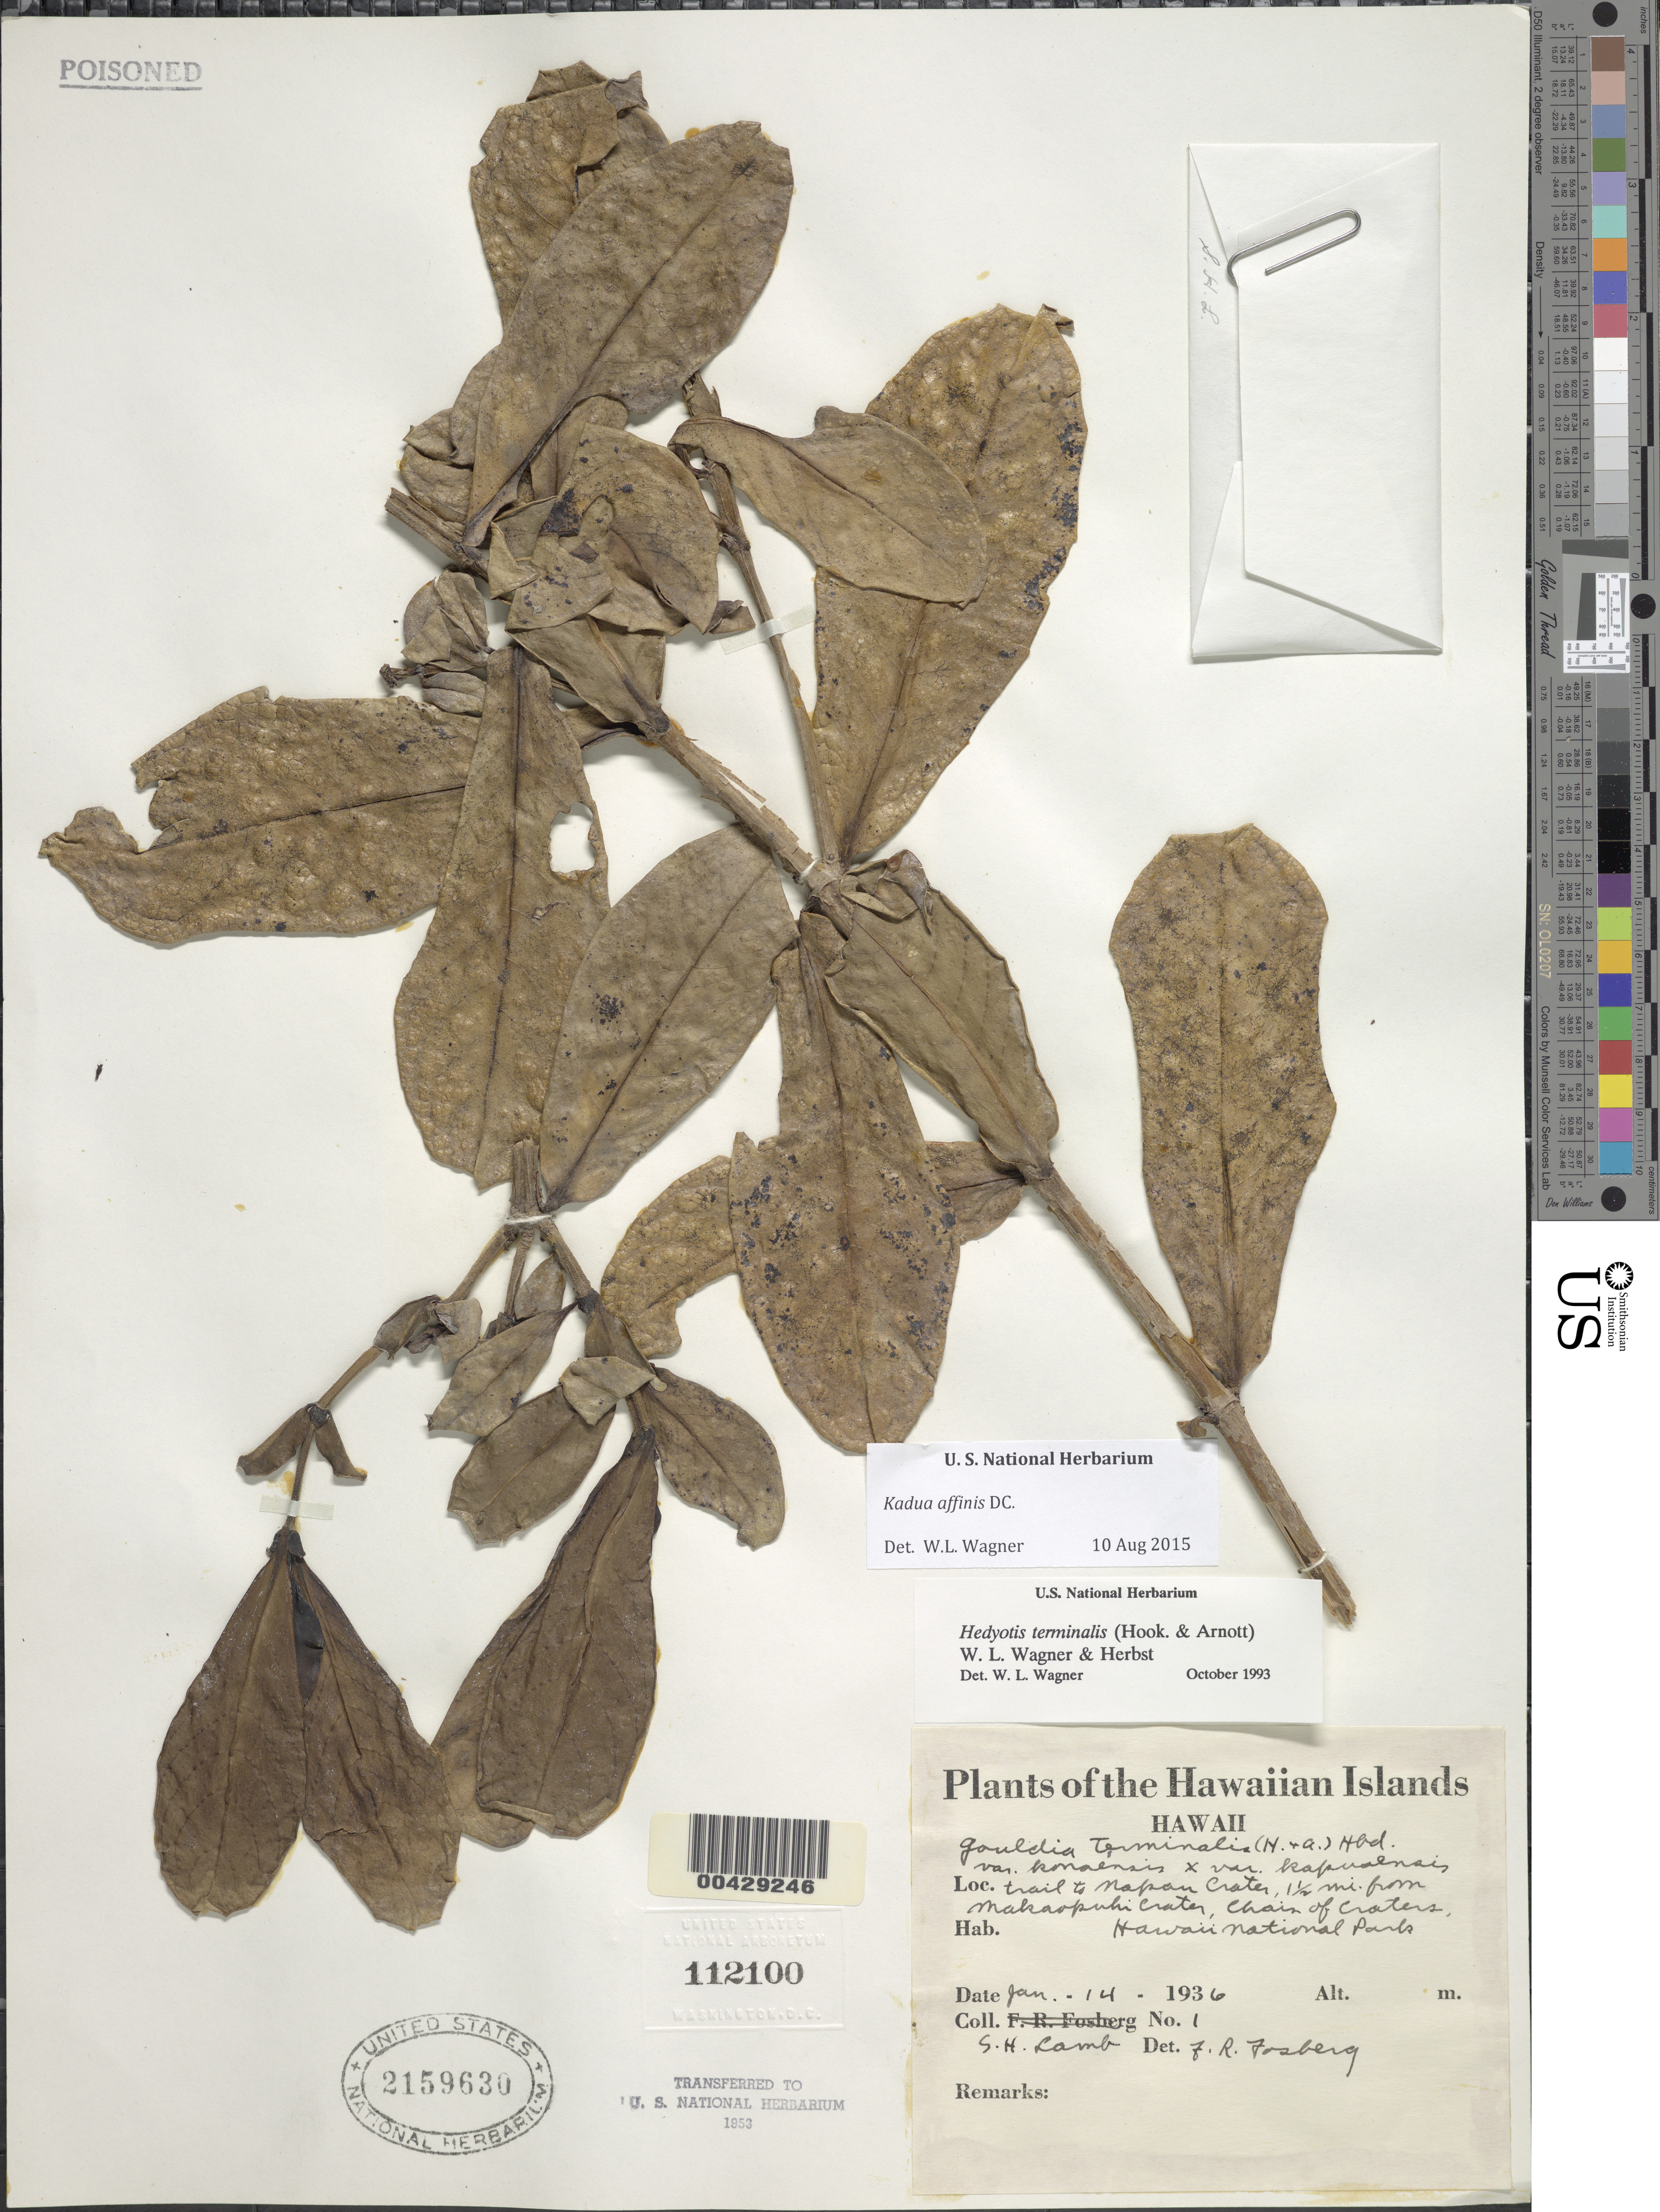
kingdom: Plantae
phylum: Tracheophyta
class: Magnoliopsida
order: Gentianales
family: Rubiaceae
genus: Kadua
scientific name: Kadua affinis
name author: DC.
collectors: S. H. Lamb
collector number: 1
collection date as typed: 14 Jan 1936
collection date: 1936-01-14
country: United States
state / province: Hawaii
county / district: Hawaii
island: Hawaii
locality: Trail to Napau Crater, 1.5 mi from Makaopuhi Crater, Chain of Craters, Hawaii National Park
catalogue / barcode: US 2159630